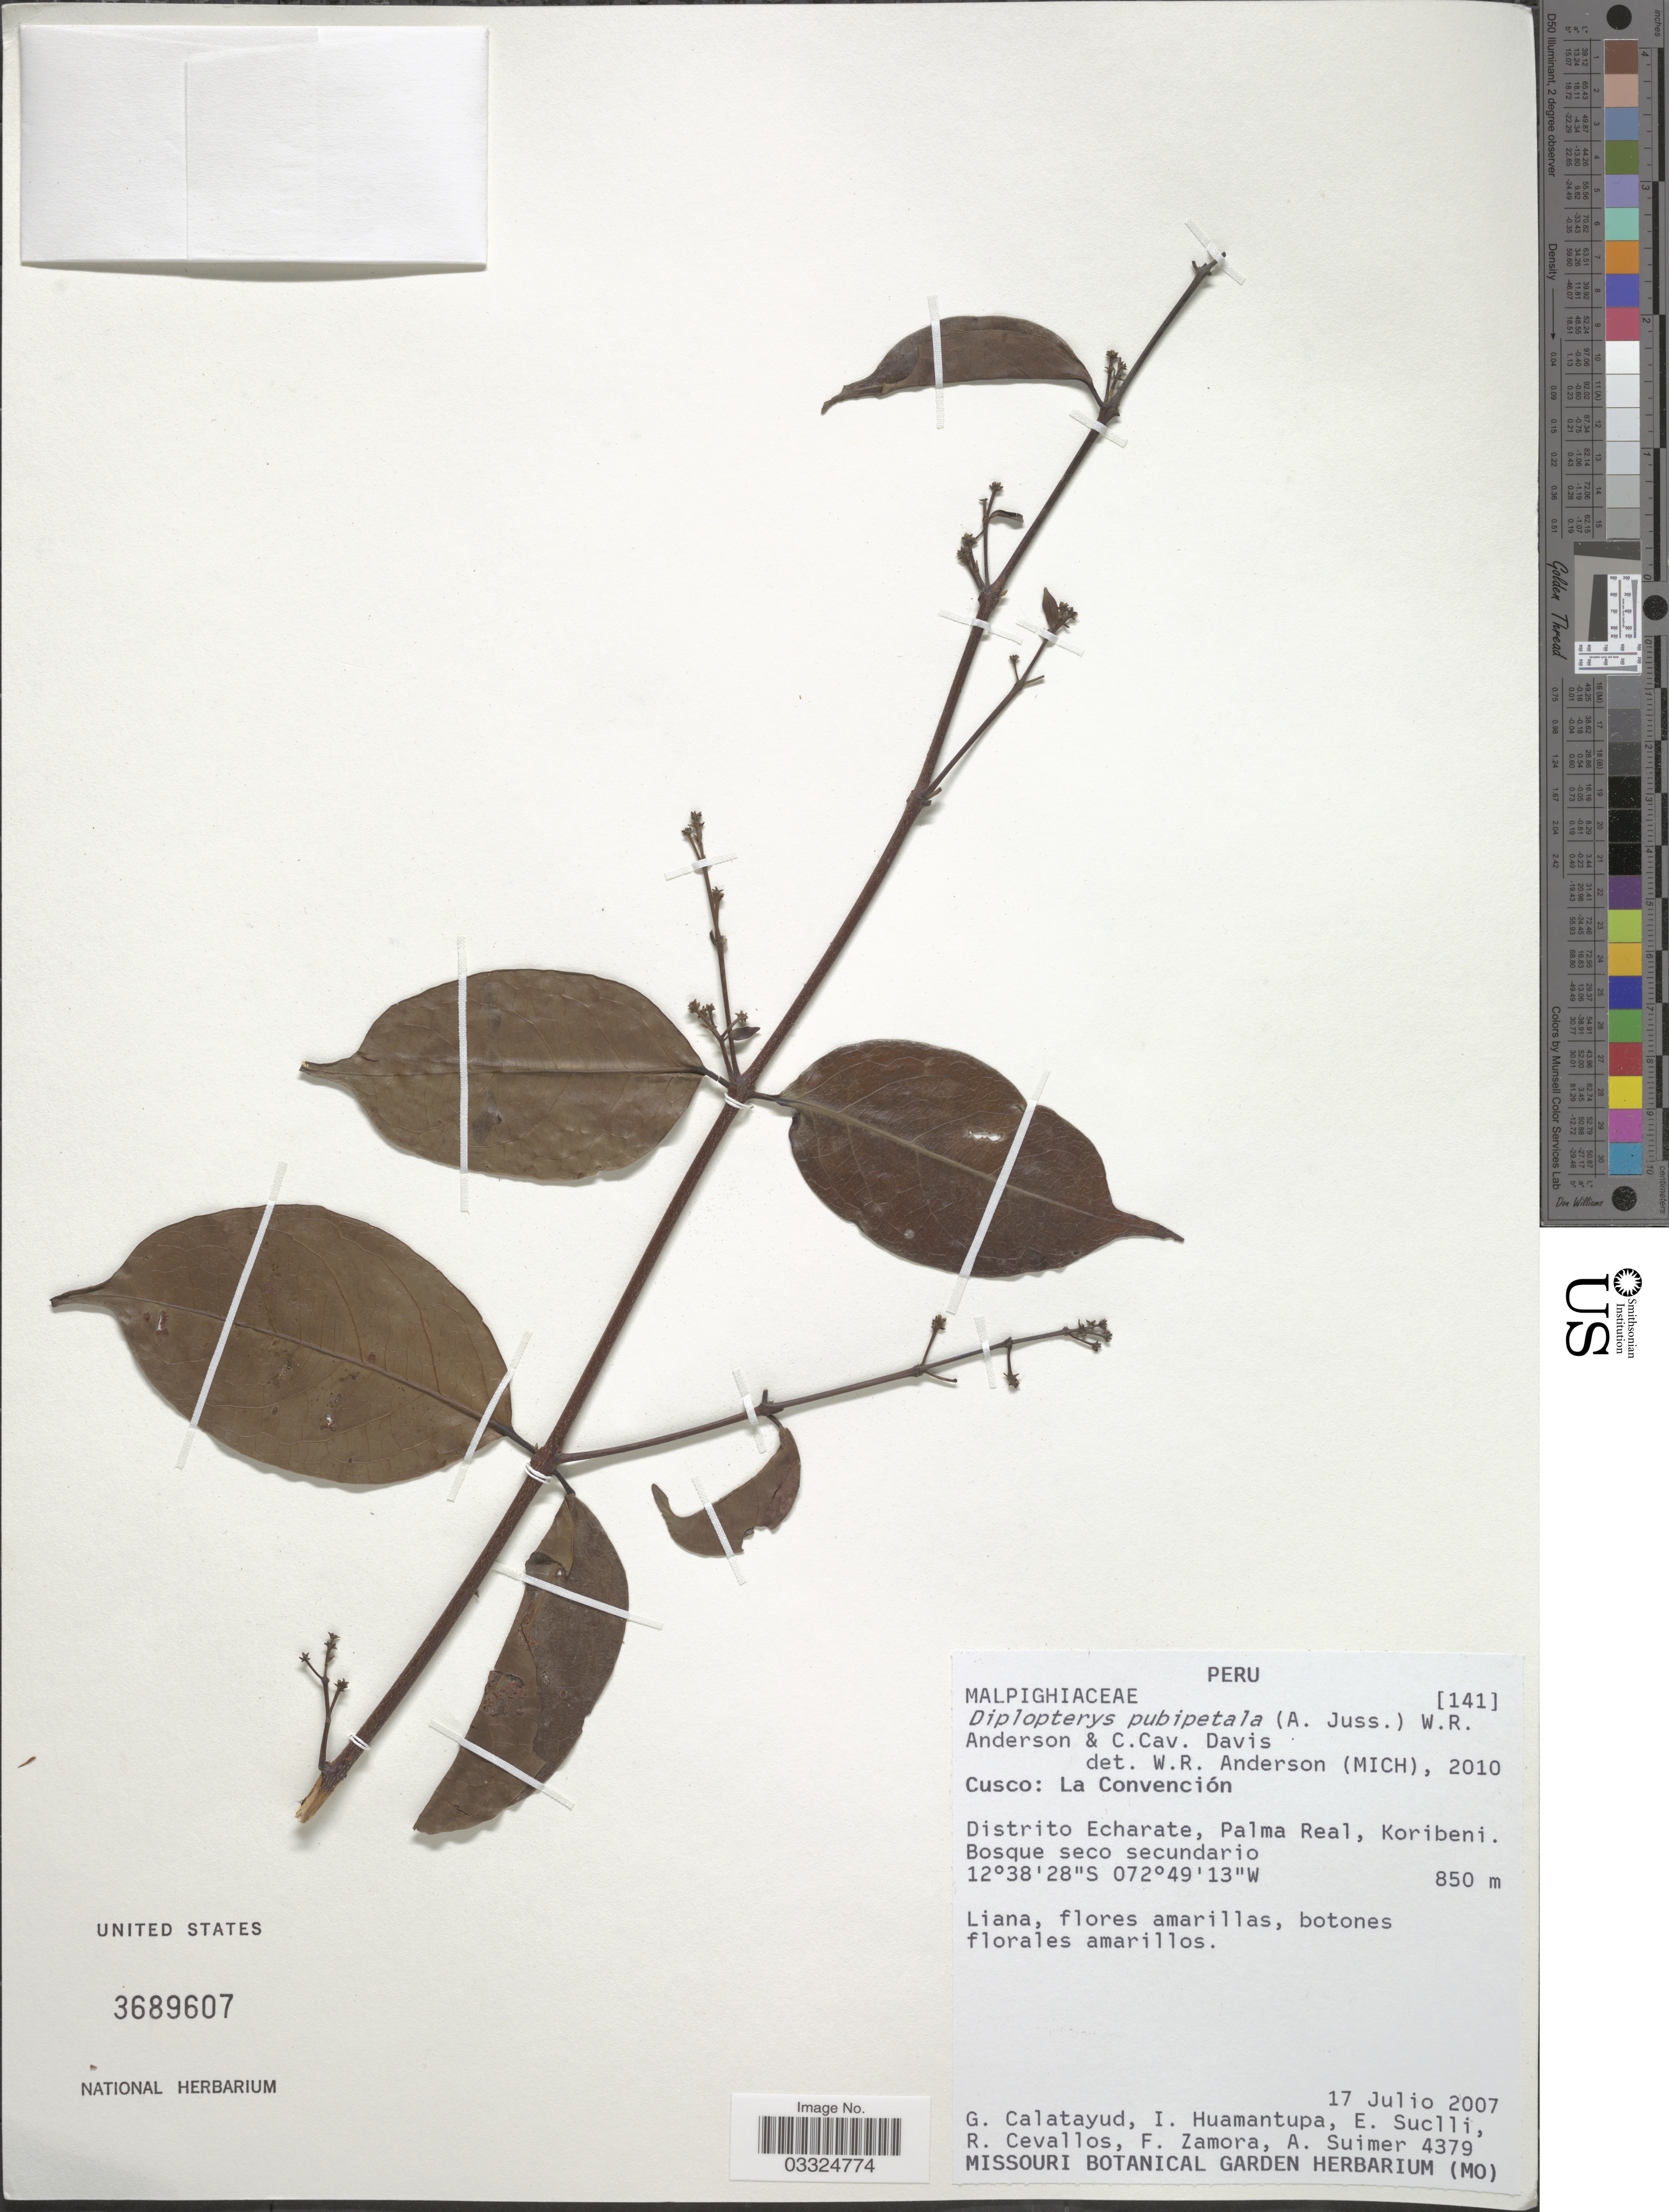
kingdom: Plantae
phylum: Tracheophyta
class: Magnoliopsida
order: Malpighiales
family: Malpighiaceae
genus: Diplopterys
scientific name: Diplopterys pubipetala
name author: (A. Juss.) W.R. Anderson & C. Davis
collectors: G. Calatayud, I. Huamantupa, E. Suclli, R. Cevallos & et al.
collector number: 4379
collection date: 2007-07-17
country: Peru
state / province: Cusco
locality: La Convención. Distrito Echarate, Palma Real, Koribeni.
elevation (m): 850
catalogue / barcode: US 3689607